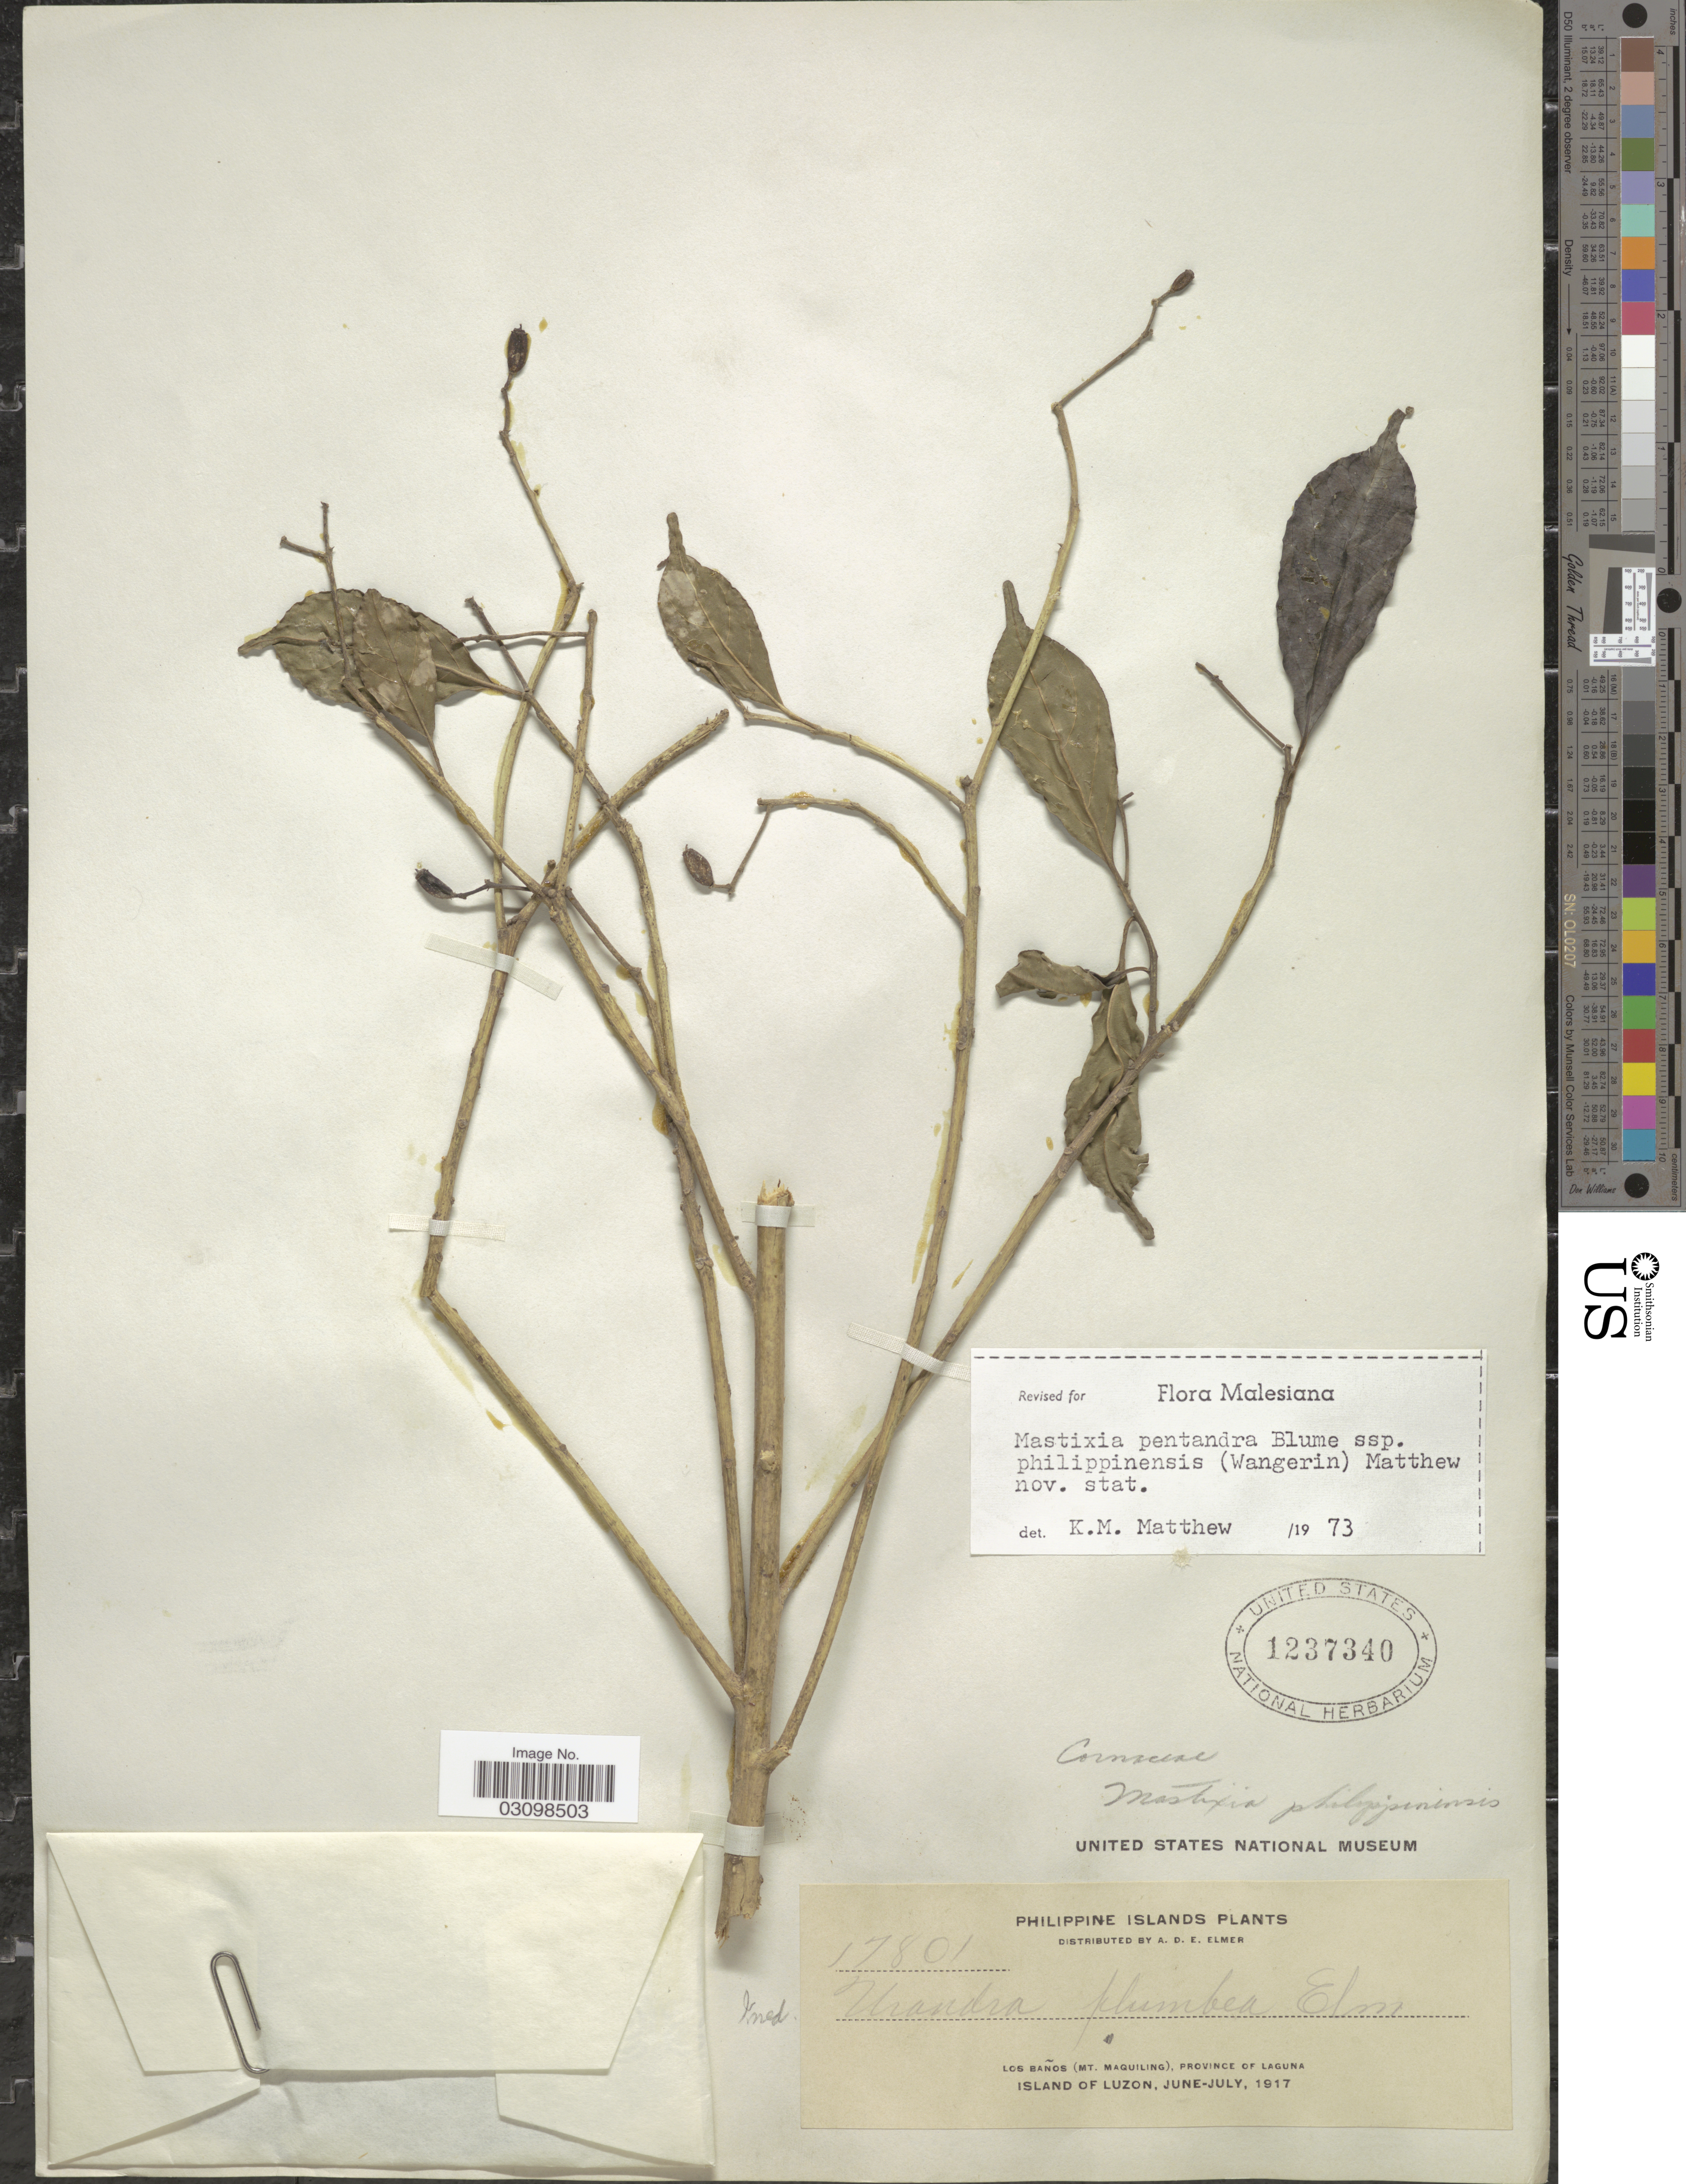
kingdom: Plantae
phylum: Tracheophyta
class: Magnoliopsida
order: Cornales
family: Nyssaceae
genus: Mastixia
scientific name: Mastixia pentandra subsp. philippinensis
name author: Wangerin & K.M. Matthew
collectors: A. D. E. Elmer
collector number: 17801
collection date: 1917-06/1917-07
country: Philippines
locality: Philippine Islands, Los Baños (Mt. Maquiling), Province of Laguna, Island of Luzon.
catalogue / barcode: US 1237340